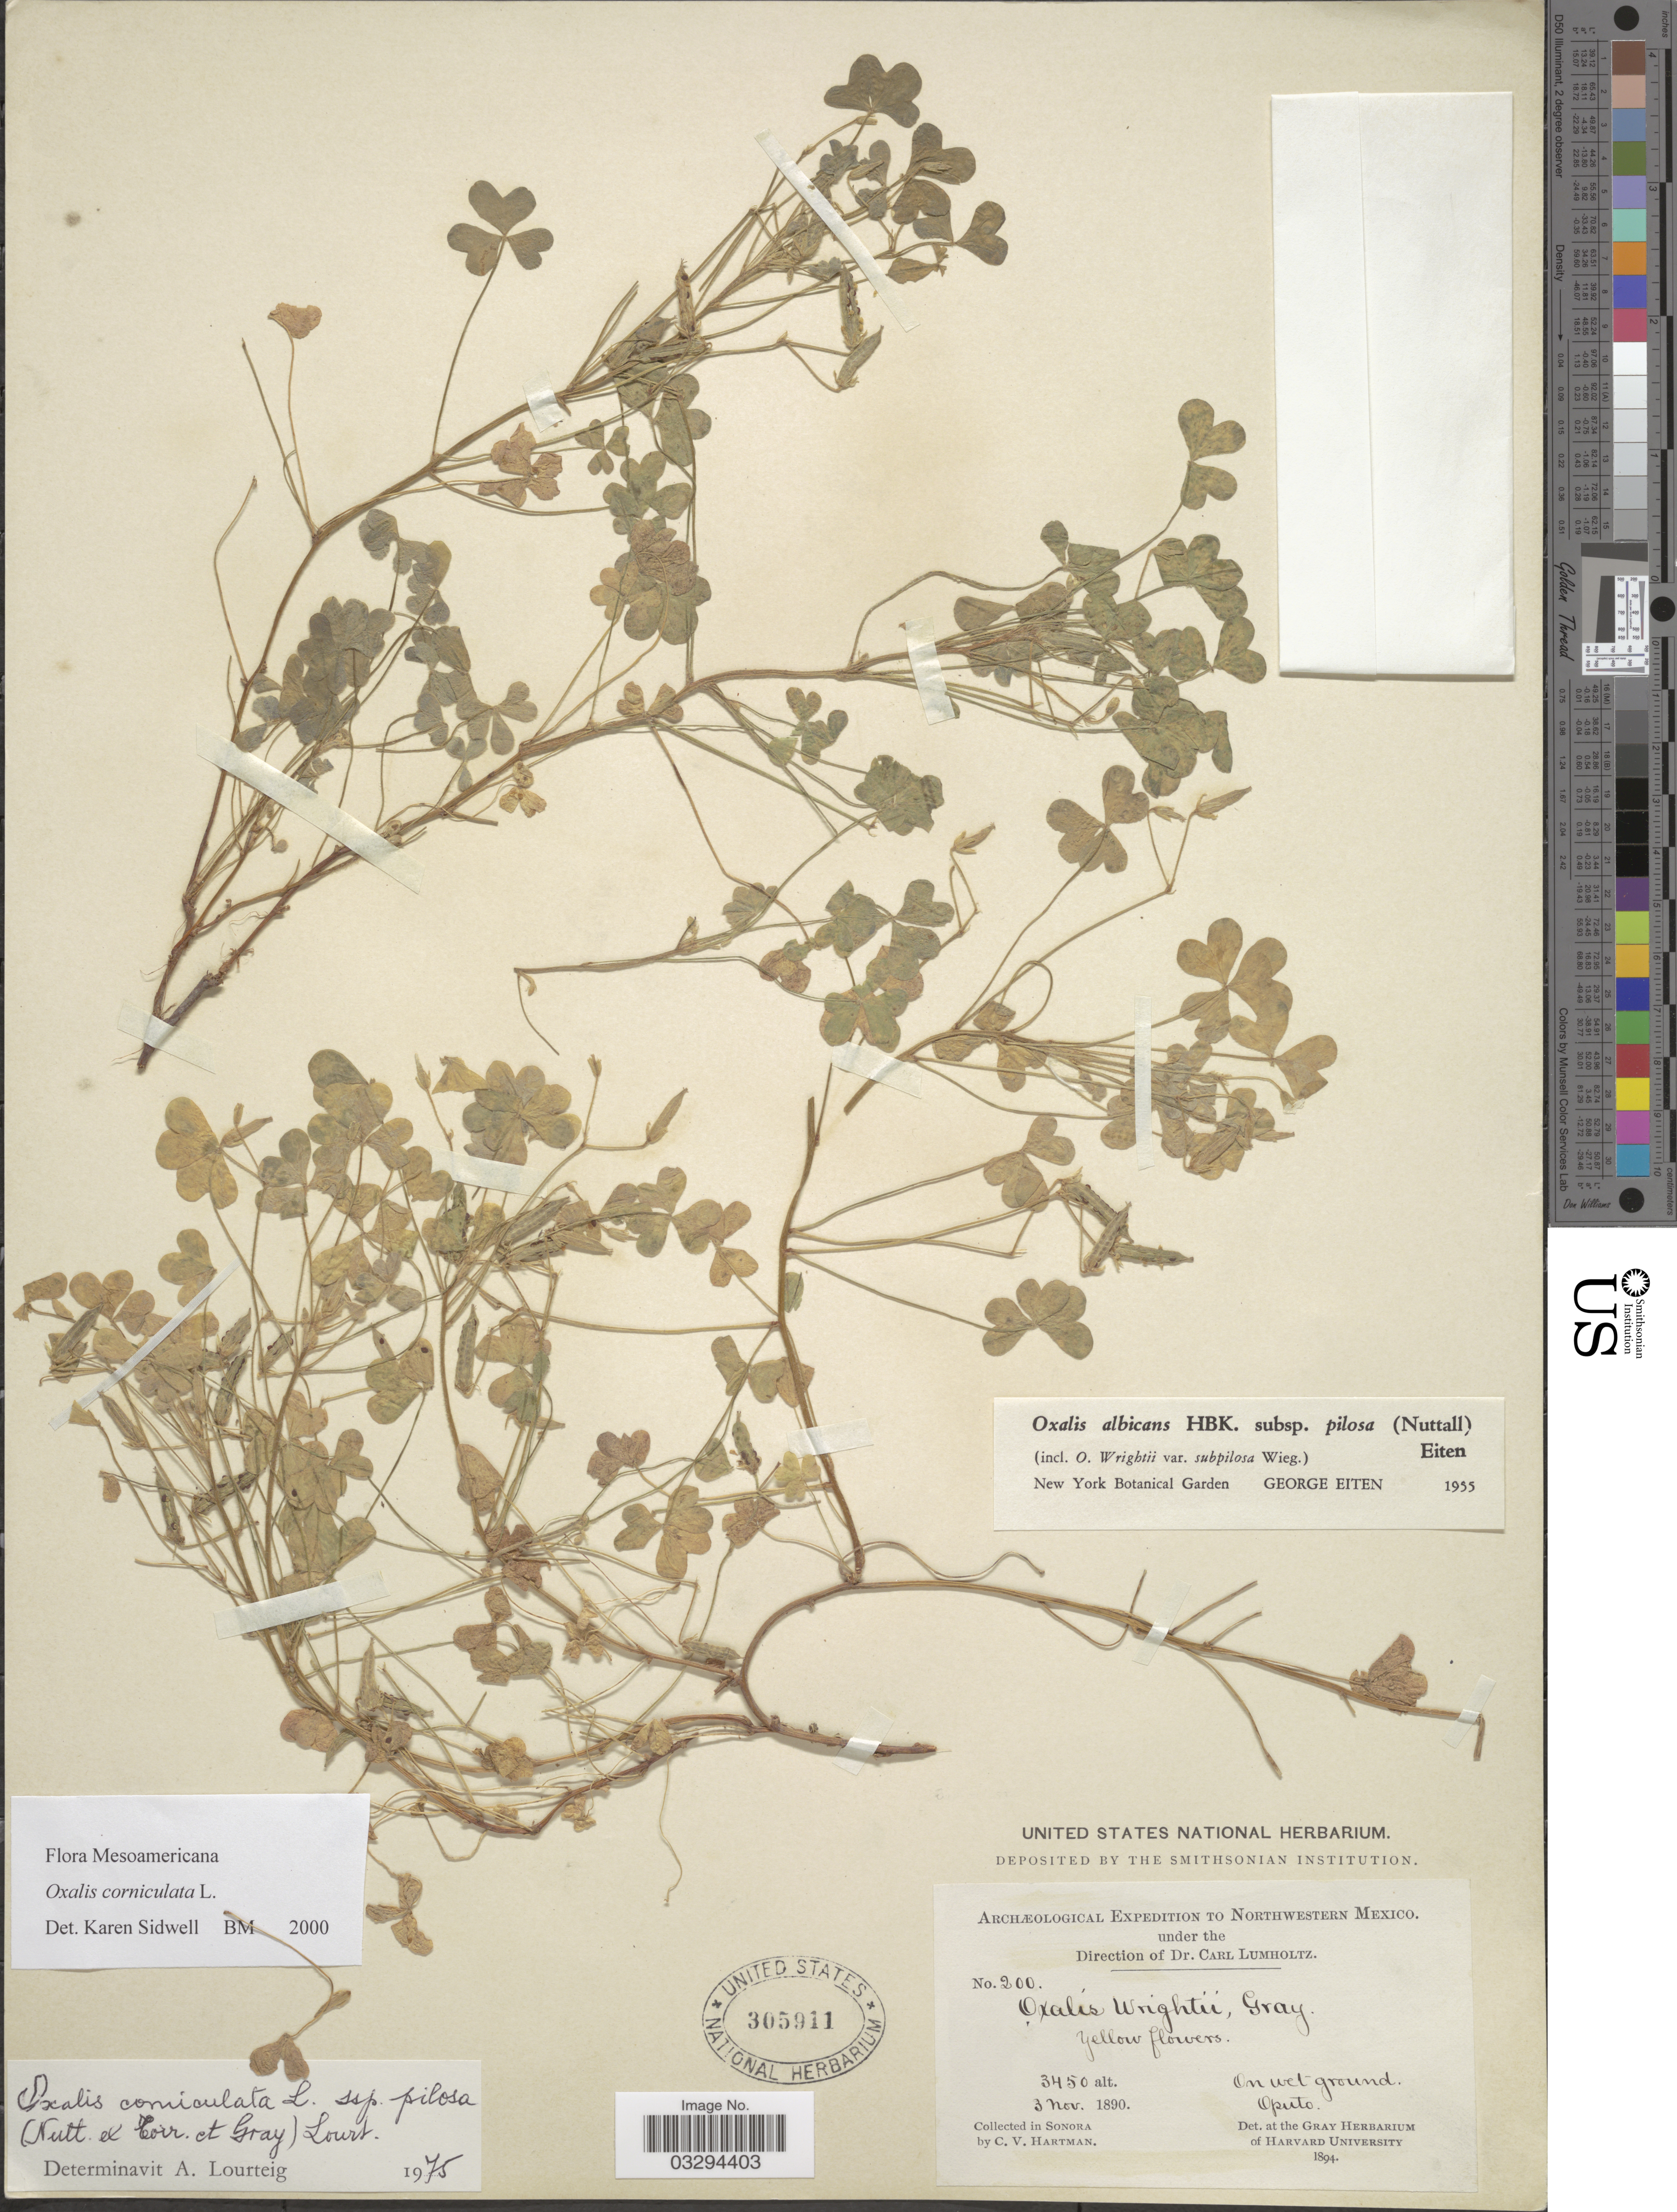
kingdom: Plantae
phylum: Tracheophyta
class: Magnoliopsida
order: Oxalidales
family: Oxalidaceae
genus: Oxalis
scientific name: Oxalis corniculata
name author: L.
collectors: C. V. Hartman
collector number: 200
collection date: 1890-11-03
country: Mexico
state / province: Sonora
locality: Northwestern Mexico. On wet ground. Oputo.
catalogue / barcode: US 305911